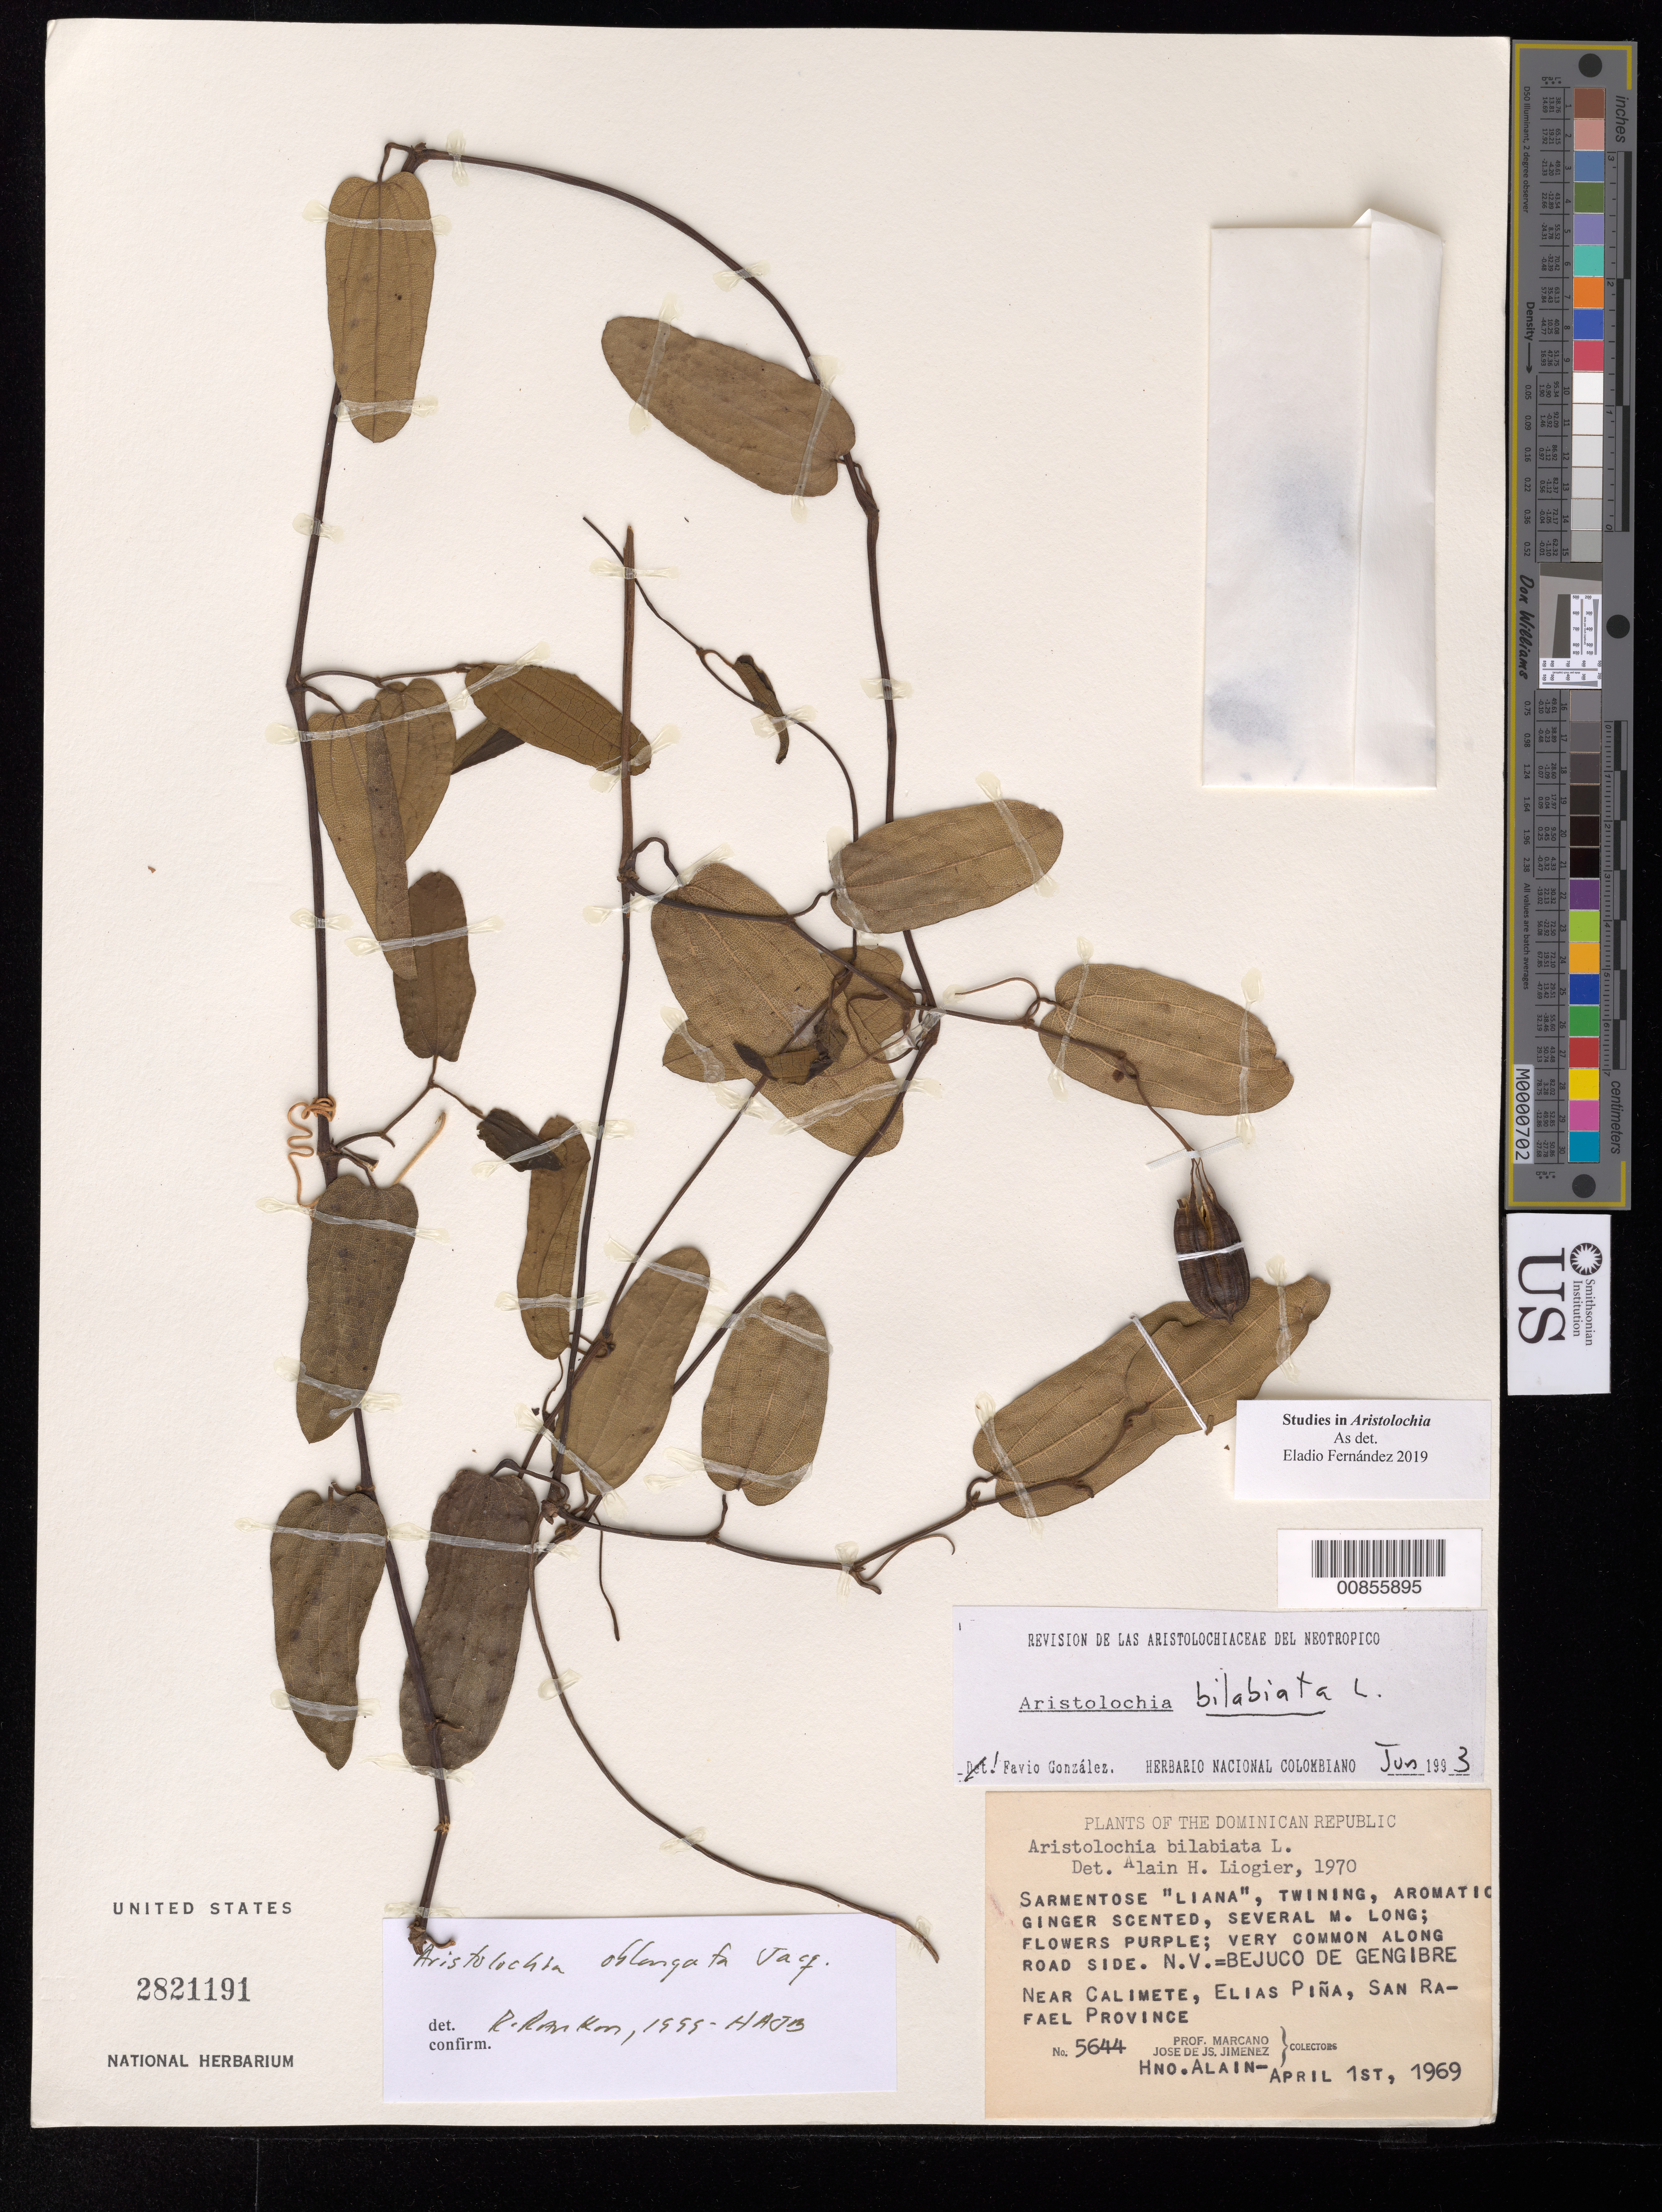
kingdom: Plantae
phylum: Tracheophyta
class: Magnoliopsida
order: Piperales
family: Aristolochiaceae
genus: Aristolochia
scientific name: Aristolochia bilabiata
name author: L.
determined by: Rankin Rodriguez, Rosa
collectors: E. J. Marcano F., J. J. Jiménez Almonte & A. H. Liogier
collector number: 5644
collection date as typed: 01 Apr 1969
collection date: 1969-04-01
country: Dominican Republic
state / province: Elías Piña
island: Hispaniola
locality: Near Calimete, Elias Piña, San Rafael Province (obsolete). Along roadside.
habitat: Along roadside.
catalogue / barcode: US 2821191